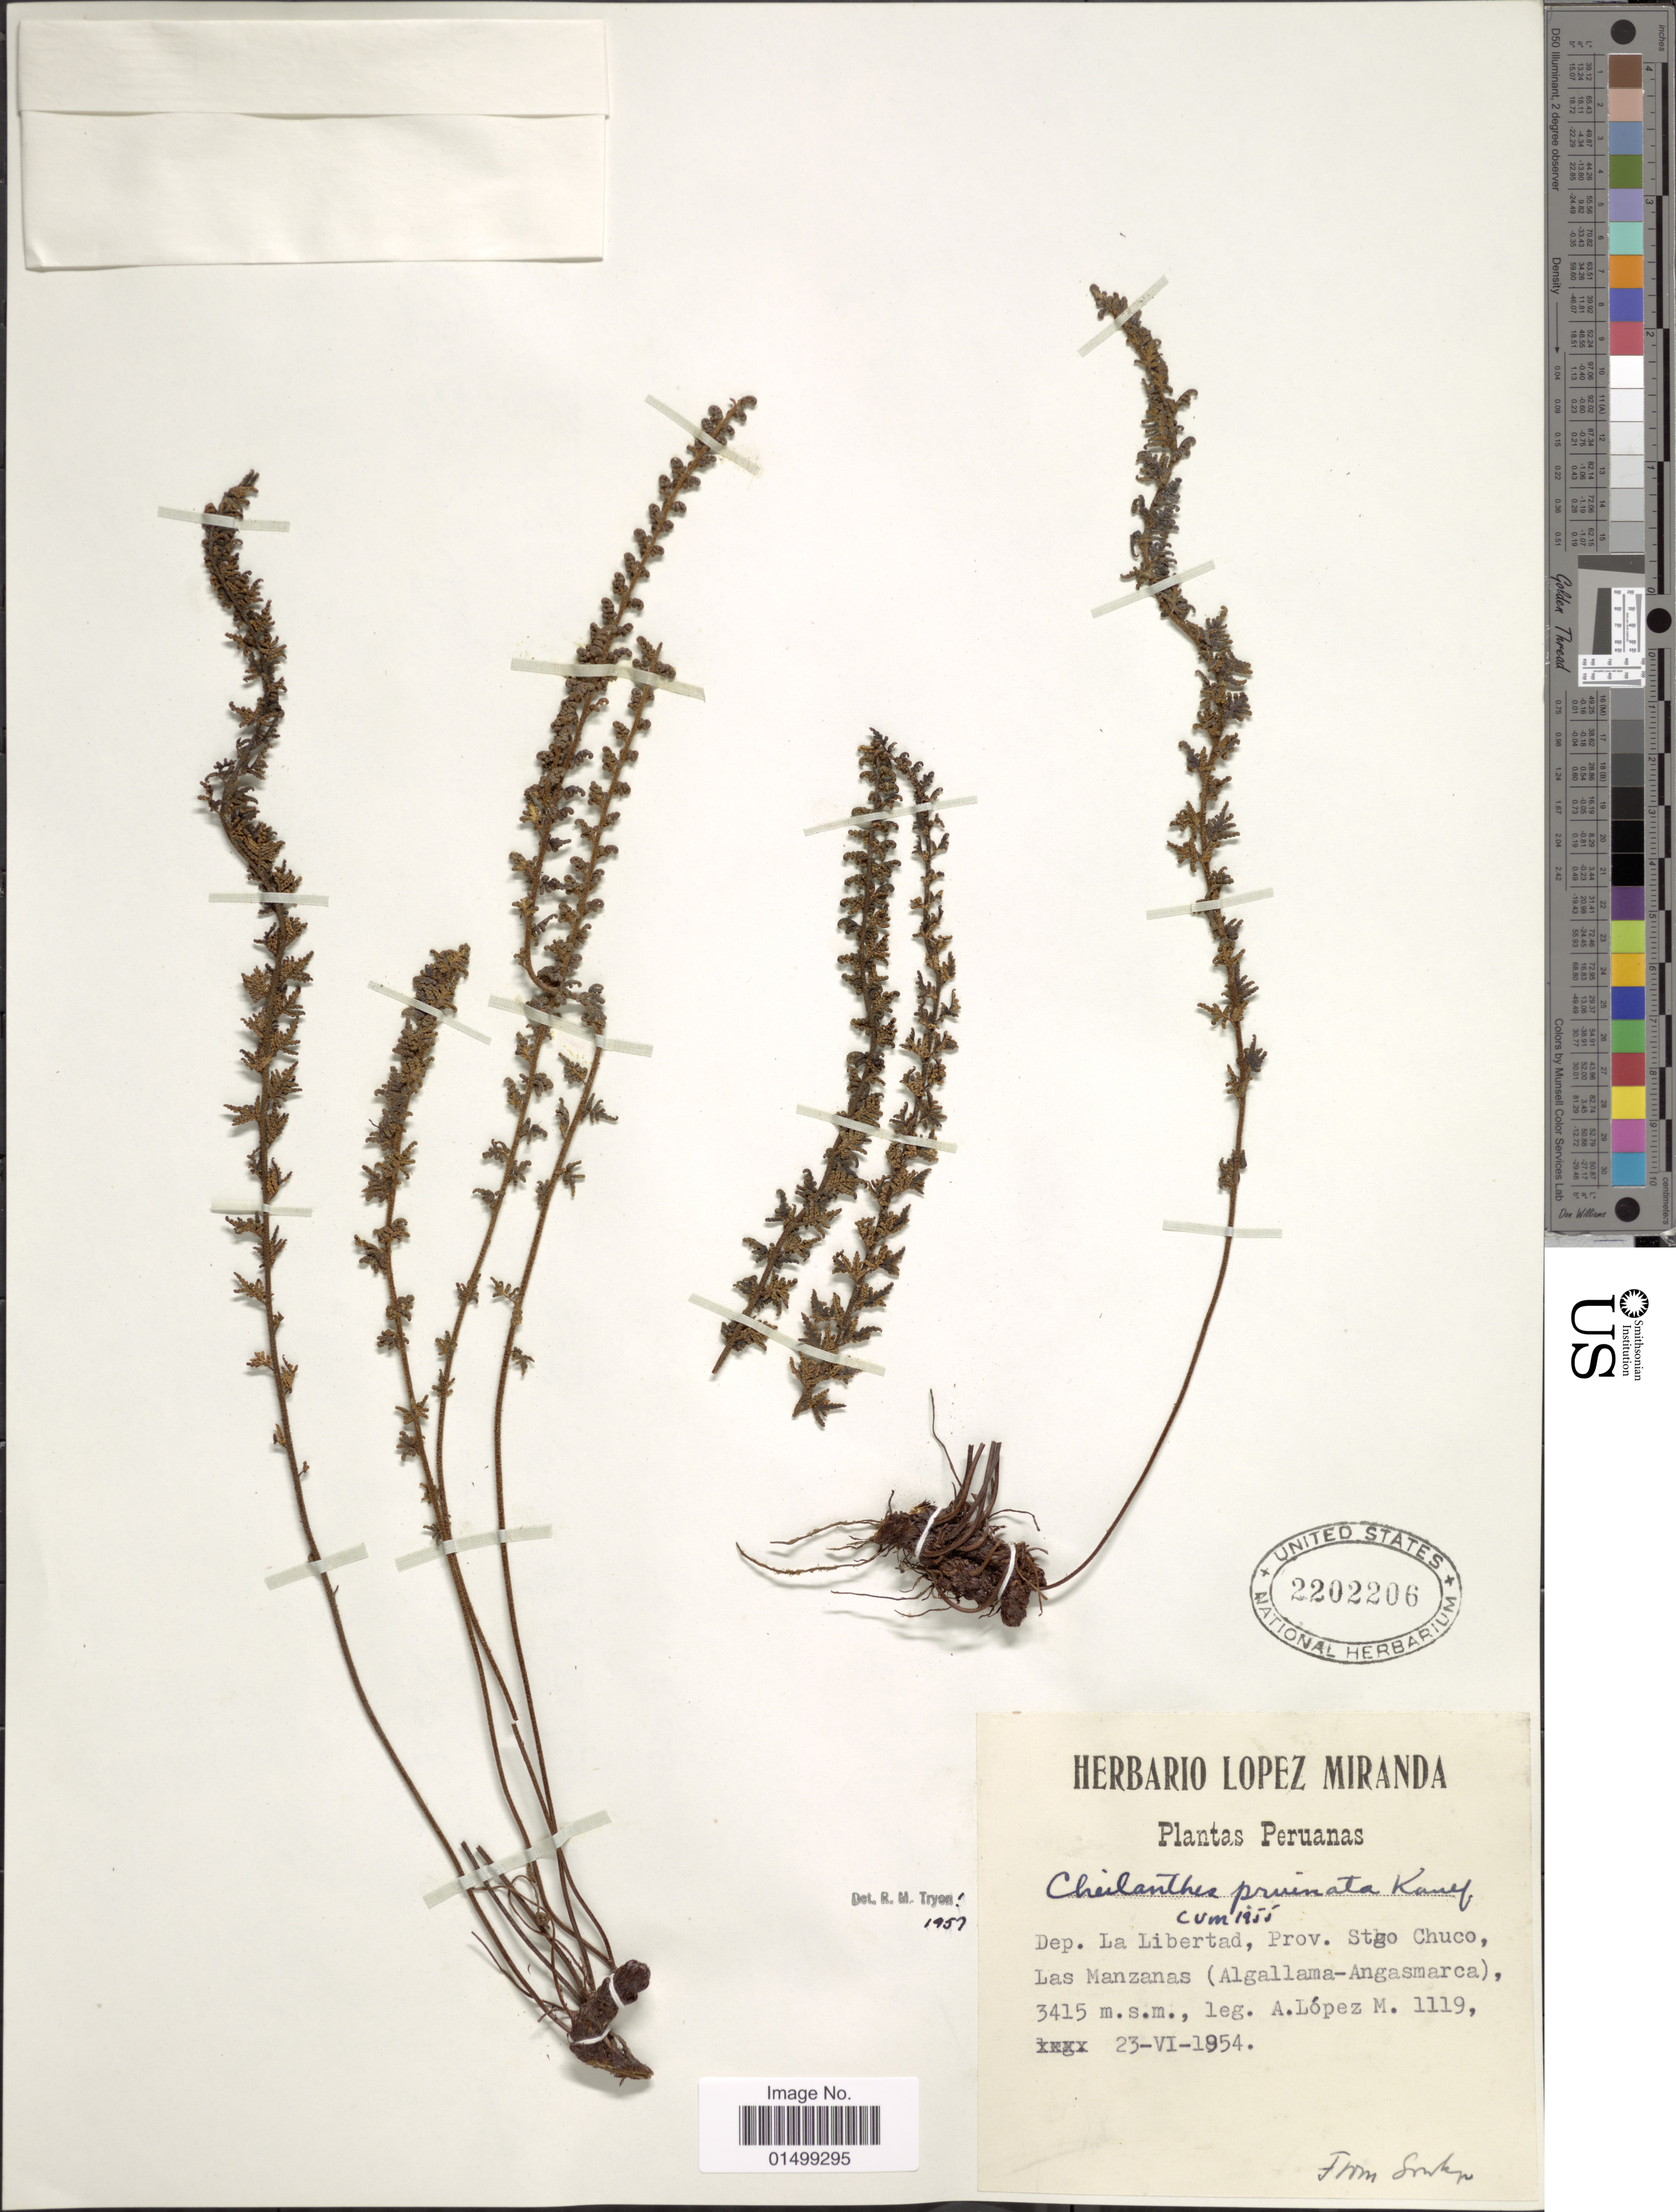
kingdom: Plantae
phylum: Tracheophyta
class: Polypodiopsida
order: Polypodiales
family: Pteridaceae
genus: Cheilanthes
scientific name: Cheilanthes pruinata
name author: Kaulf.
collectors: A. López M.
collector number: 1119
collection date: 1954-06-23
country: Peru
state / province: La Libertad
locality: Prov. Stgo. Chuco, Las Manzanas (Algallama-Angasmarca).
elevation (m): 3415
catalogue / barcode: US 2202206